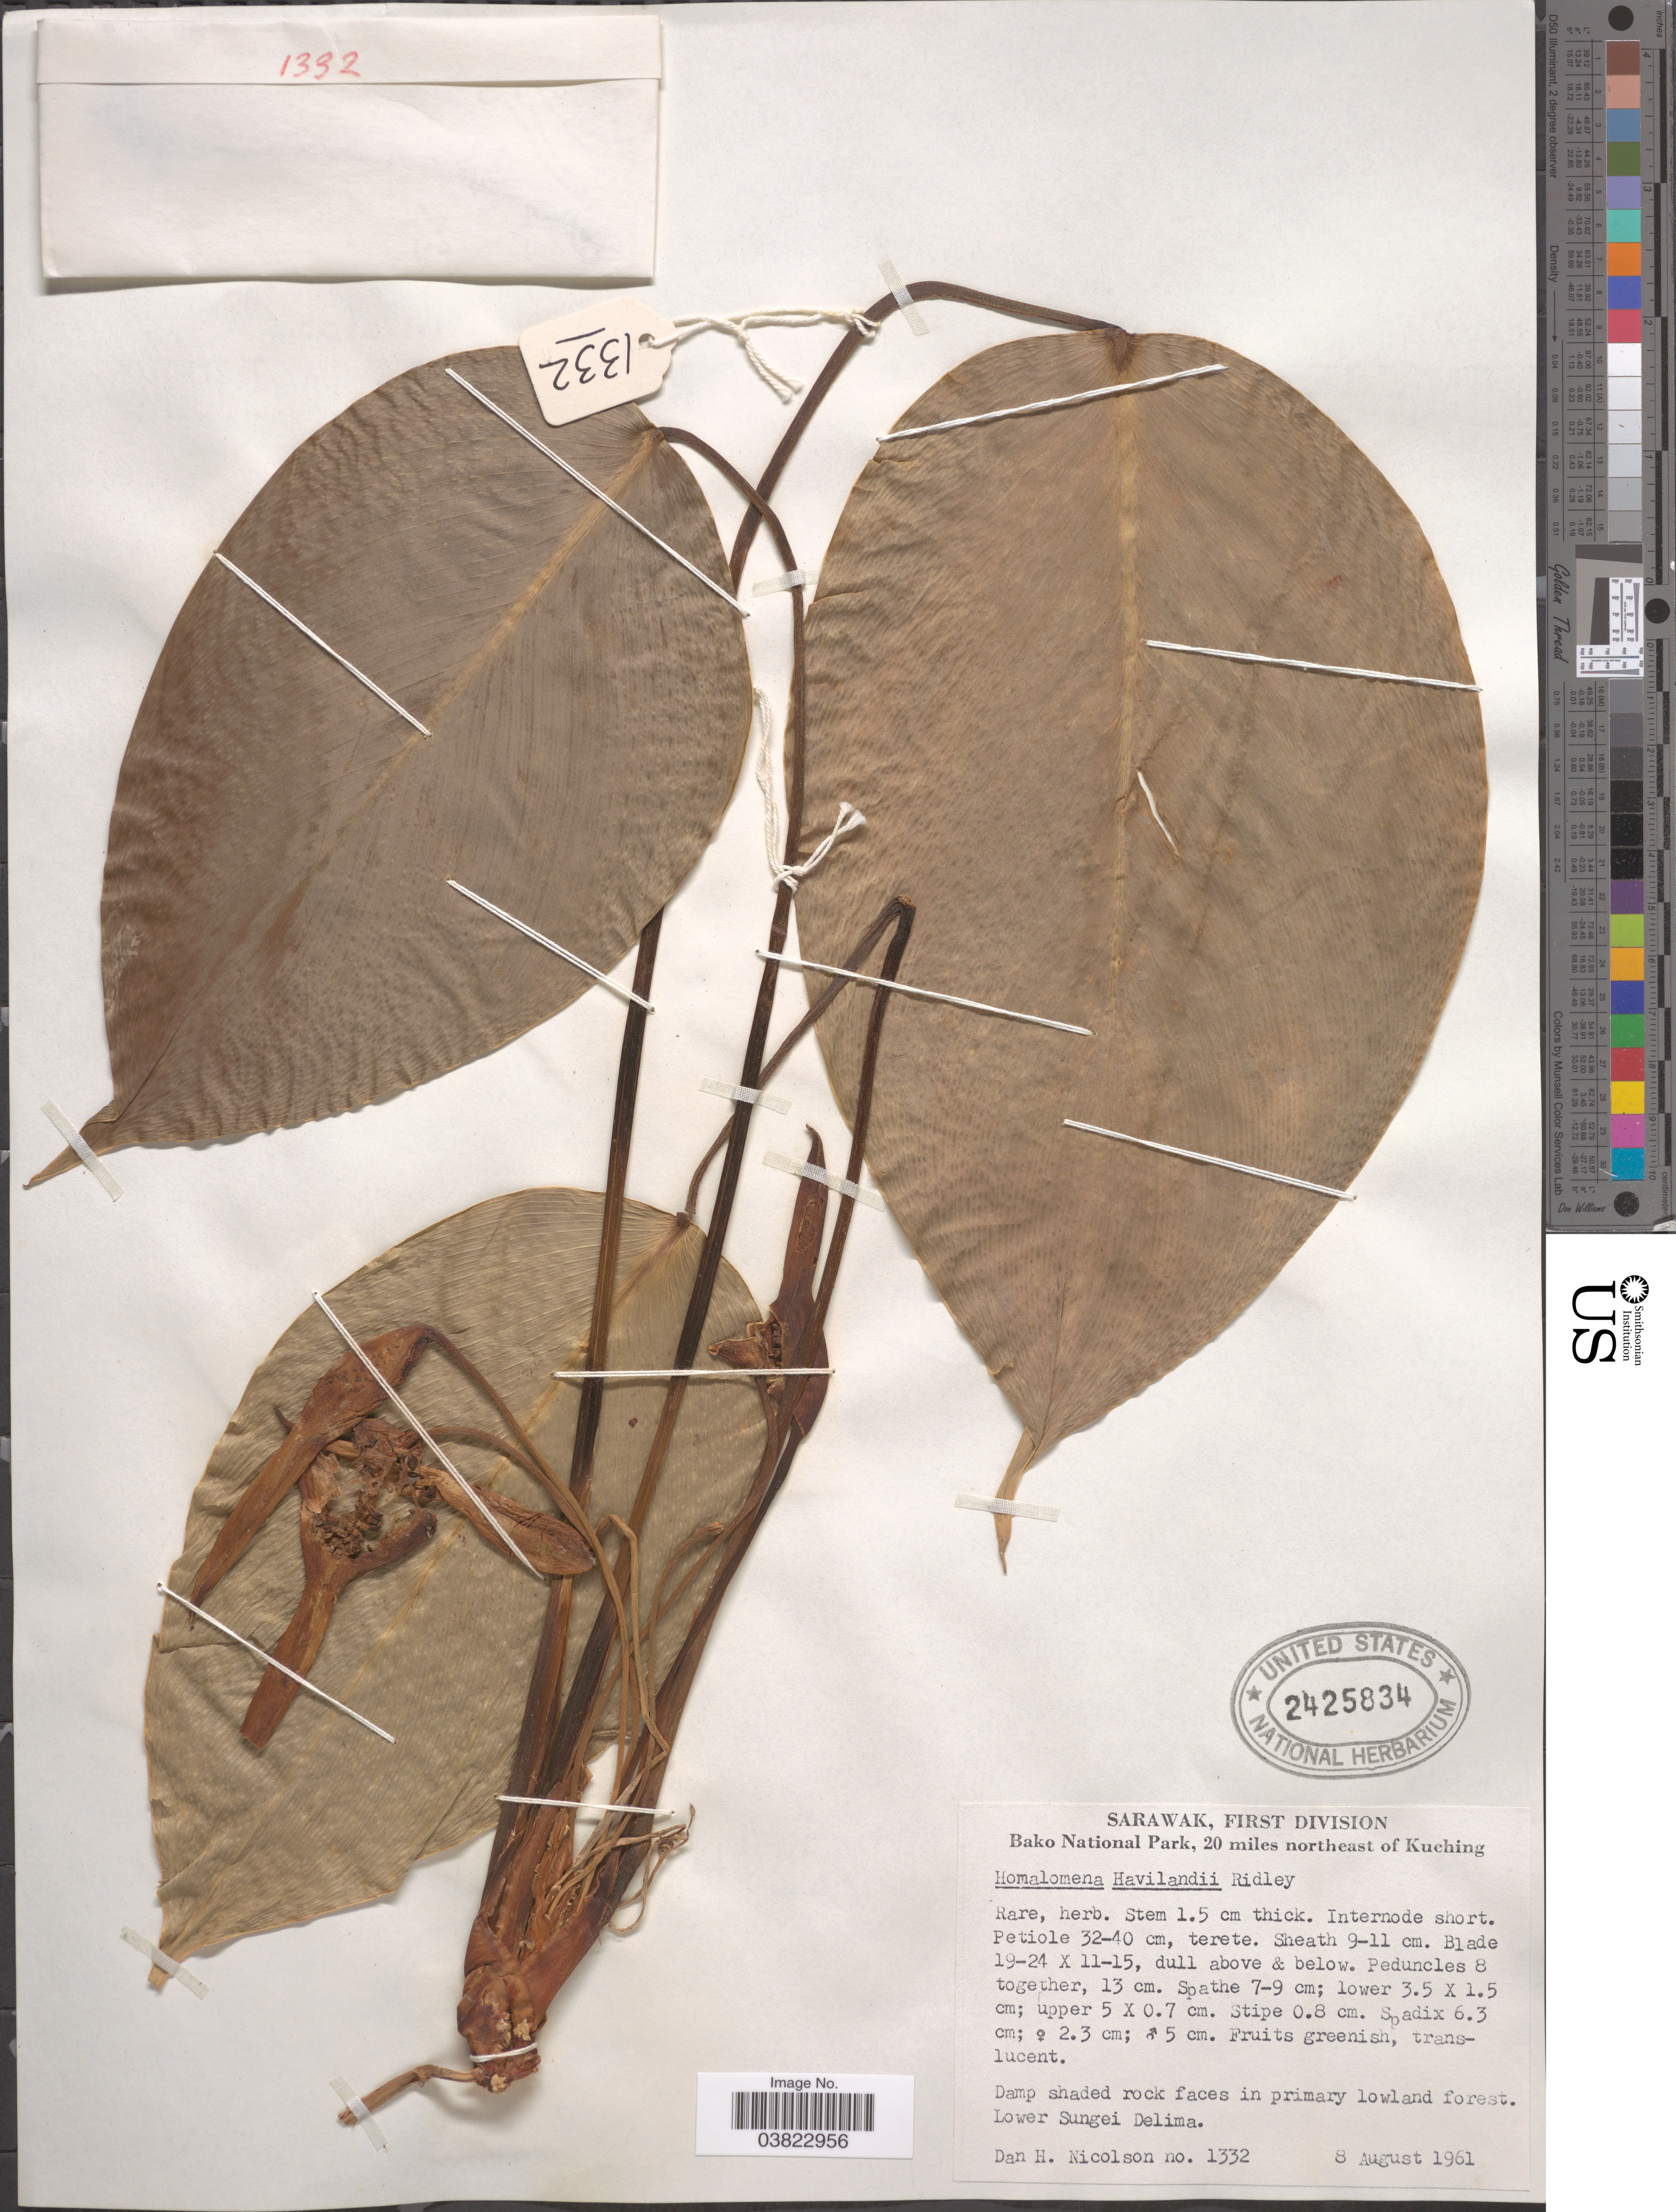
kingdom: Plantae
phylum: Tracheophyta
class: Liliopsida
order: Alismatales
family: Araceae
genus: Homalomena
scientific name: Homalomena havilandii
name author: Ridl.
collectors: D. H. Nicolson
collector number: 1332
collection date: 1961-08-08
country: Malaysia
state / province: Sarawak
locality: First Division. Bako National Park, 20 miles northeast of Kuching. Lower Sungei Delima.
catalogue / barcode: US 2425834